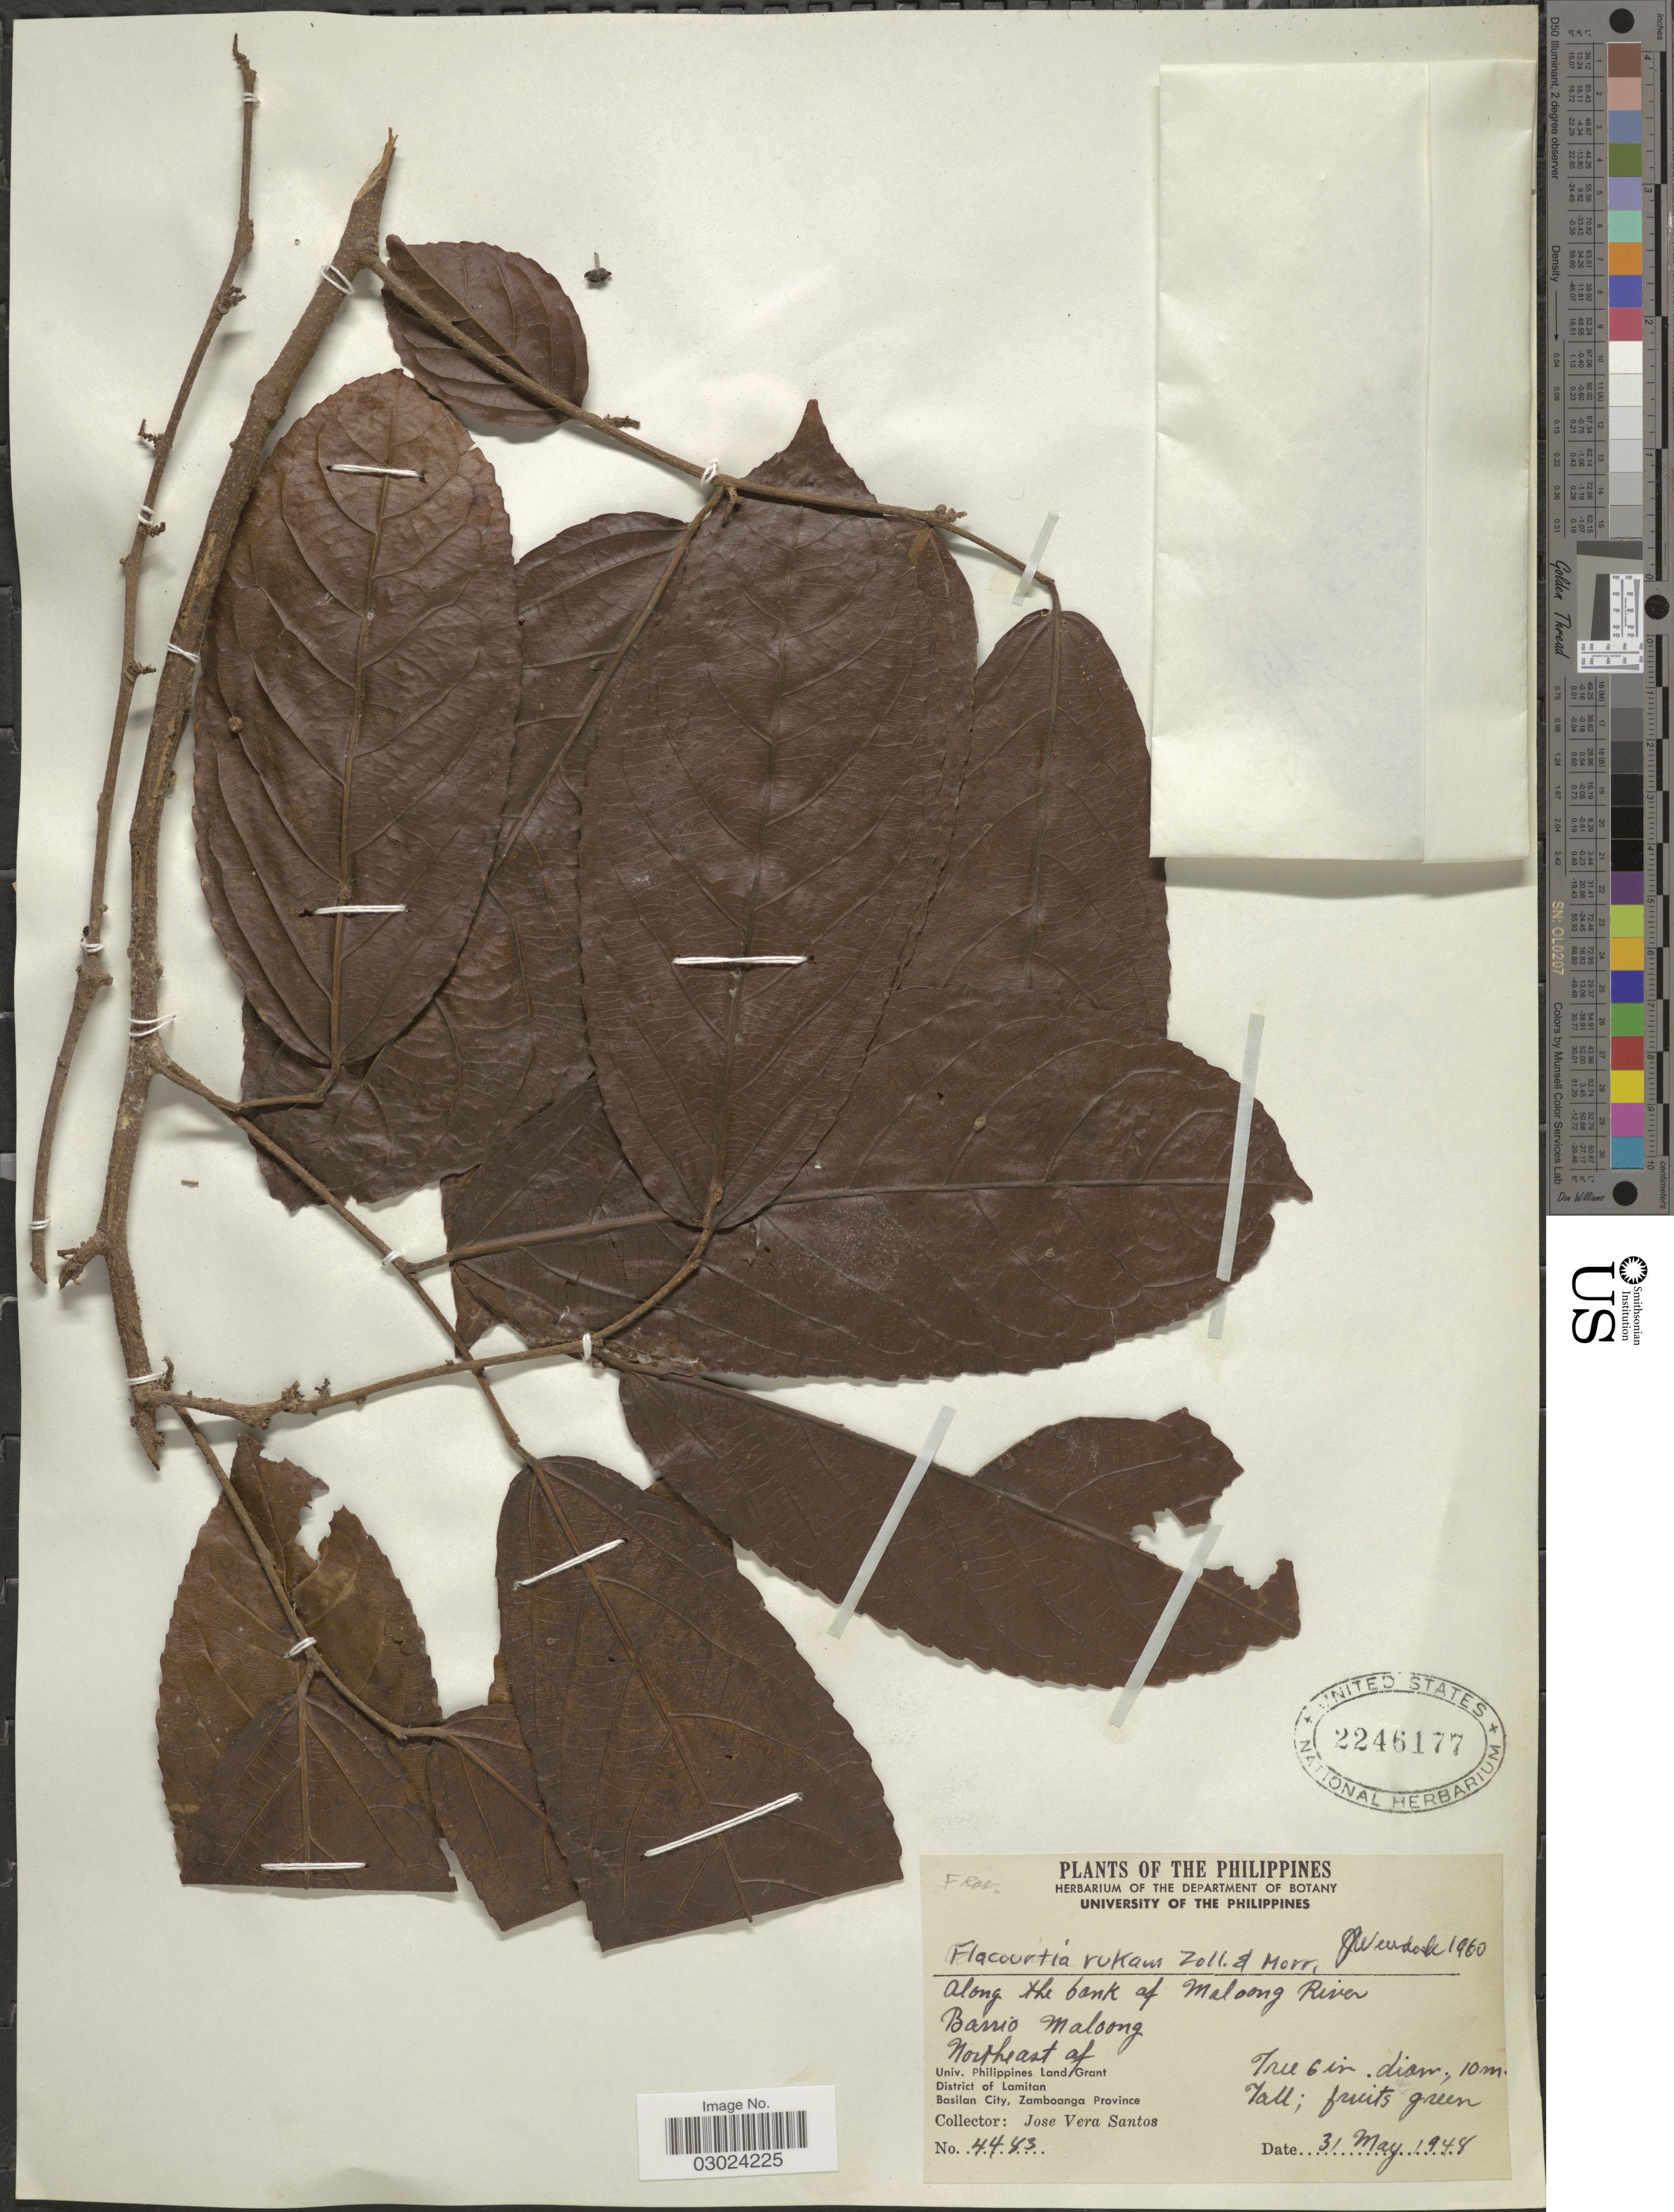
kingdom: Plantae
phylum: Tracheophyta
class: Magnoliopsida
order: Malpighiales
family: Salicaceae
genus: Flacourtia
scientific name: Flacourtia rukam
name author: Zoll. & Moritzi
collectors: J. V. Santos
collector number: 4483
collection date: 1948-05-31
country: Philippines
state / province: Zamboanga Peninsula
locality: Along the bank of Maloong River. Barrio Maloong. Northeast of Univ. Philippines Land Grant. District of Lamitan. Basilan City, Zamboanga Province.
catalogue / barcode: US 2246177